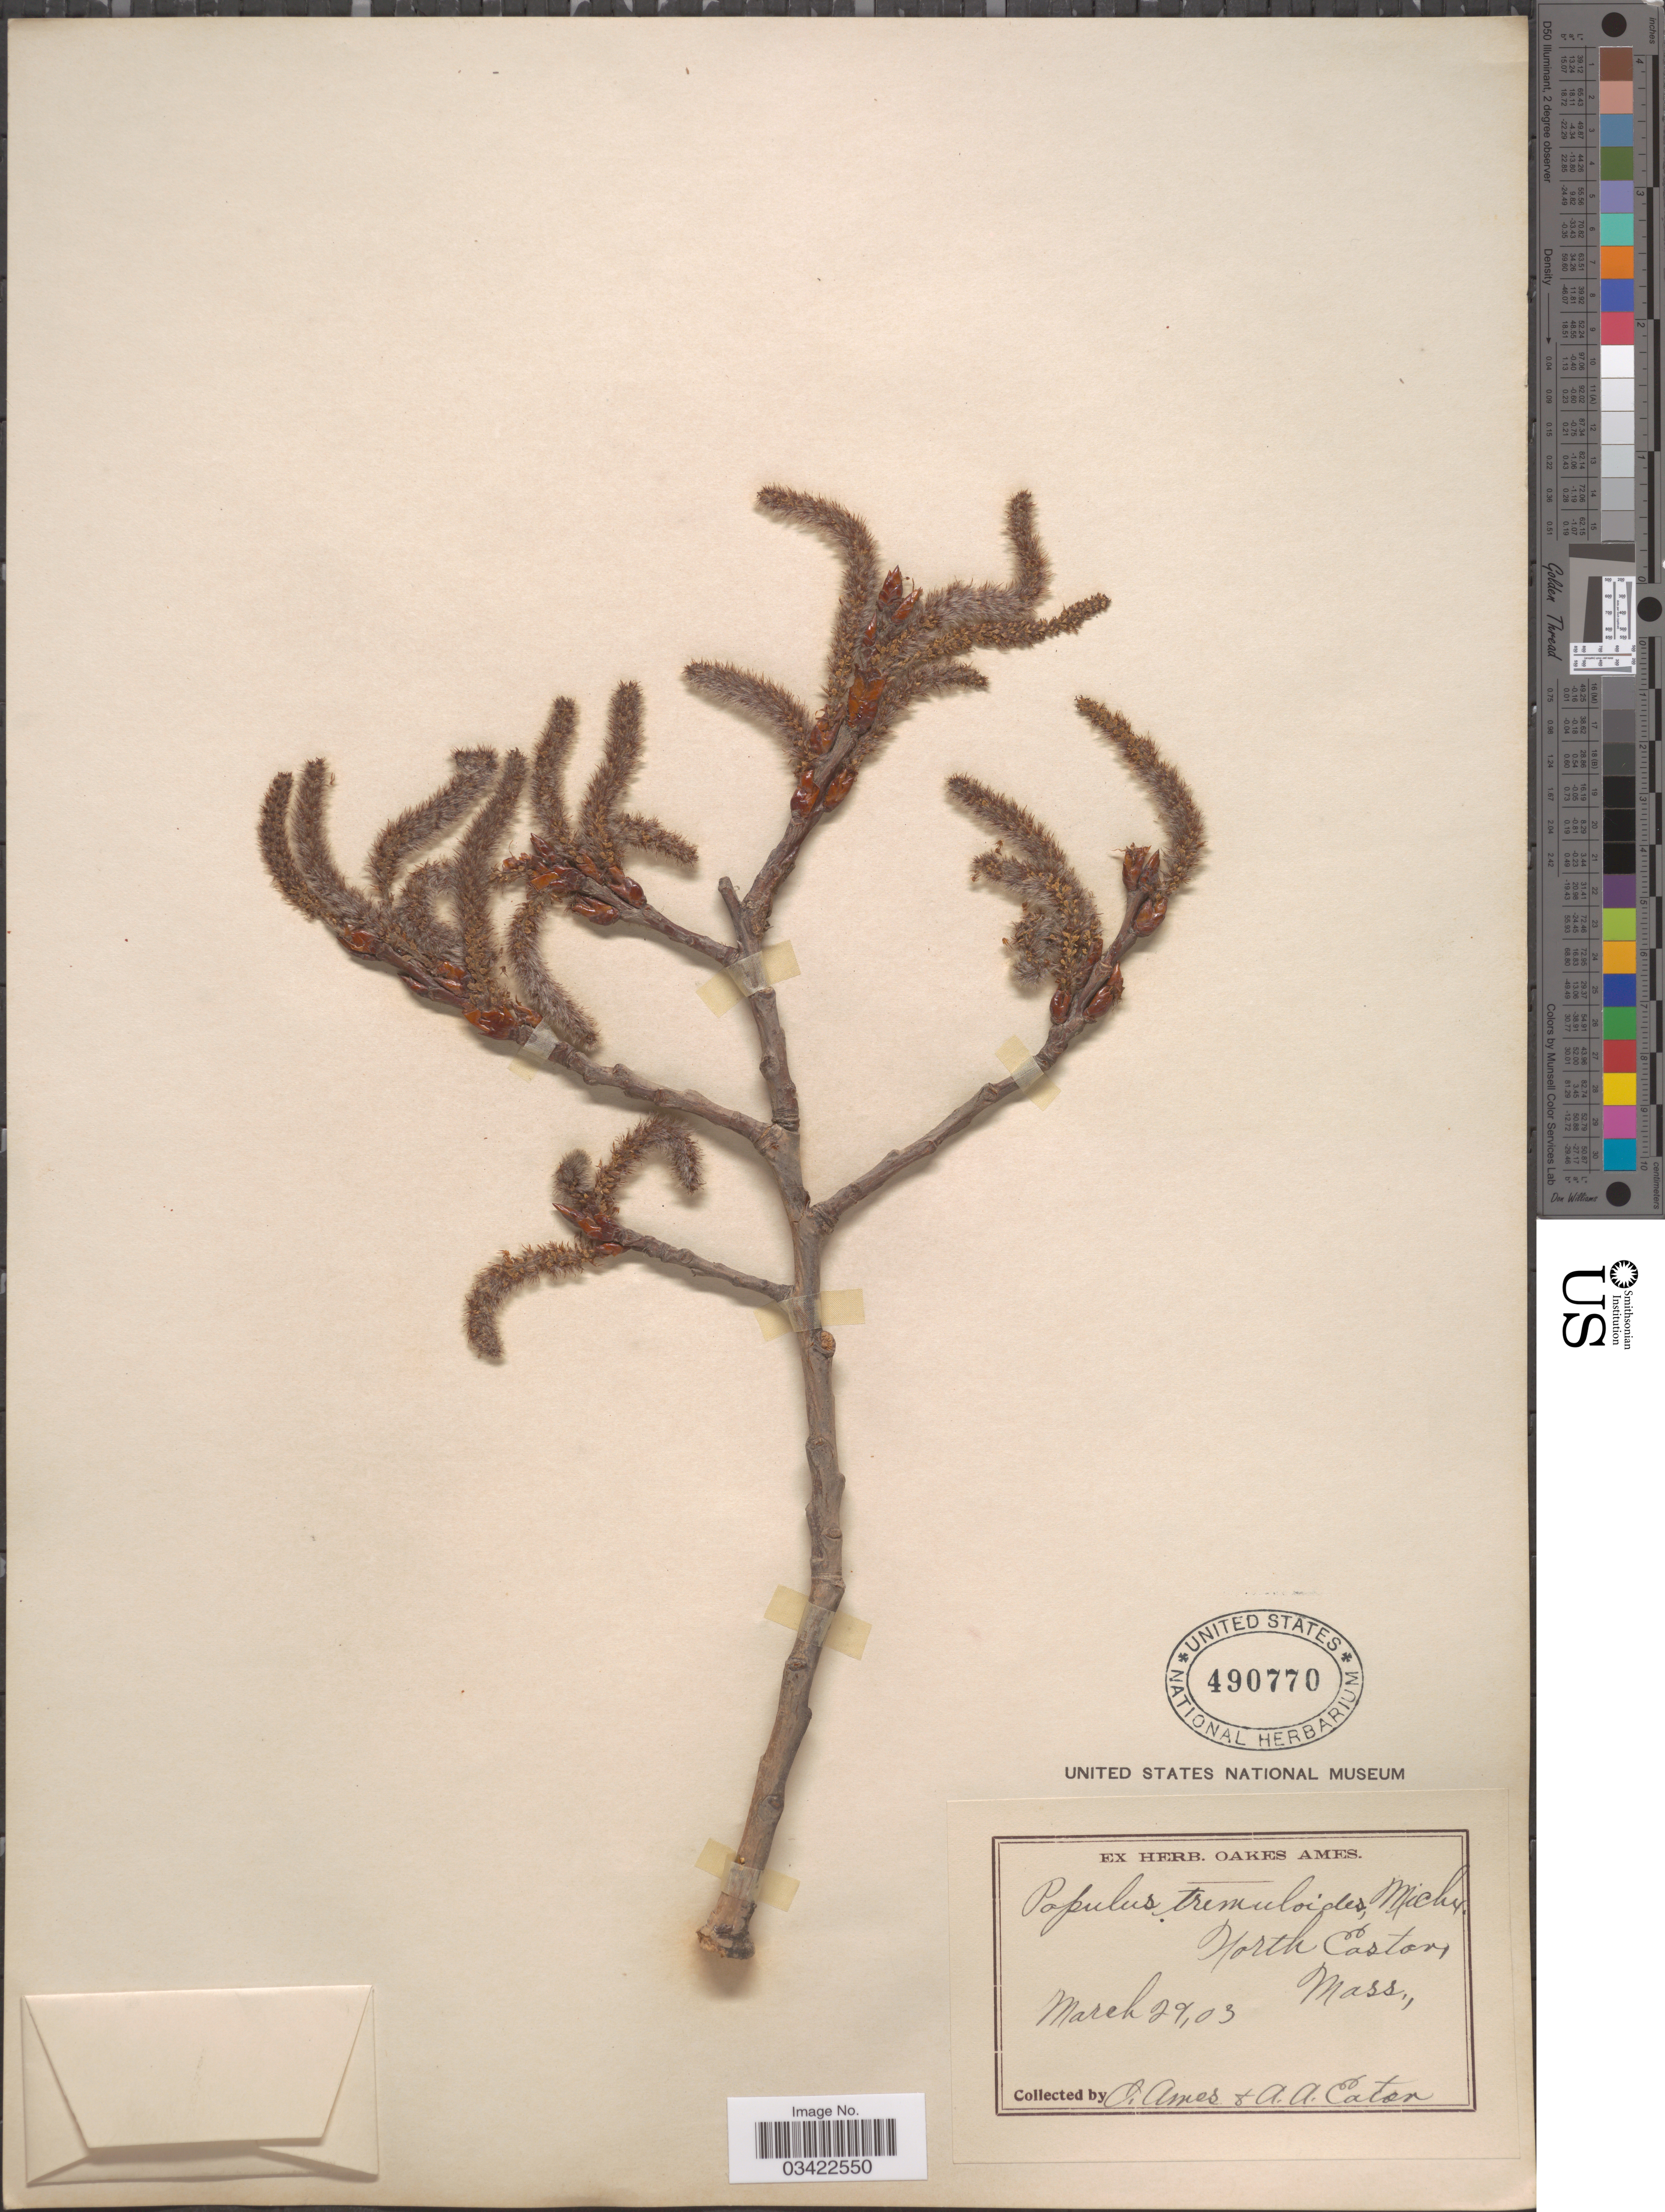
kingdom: Plantae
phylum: Tracheophyta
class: Magnoliopsida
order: Malpighiales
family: Salicaceae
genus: Populus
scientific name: Populus tremuloides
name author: Michx.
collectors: O. Ames & A. A. Eaton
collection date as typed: Transcribed d/m/y: 29/3/3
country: United States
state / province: Massachusetts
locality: North Easton.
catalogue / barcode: US 490770